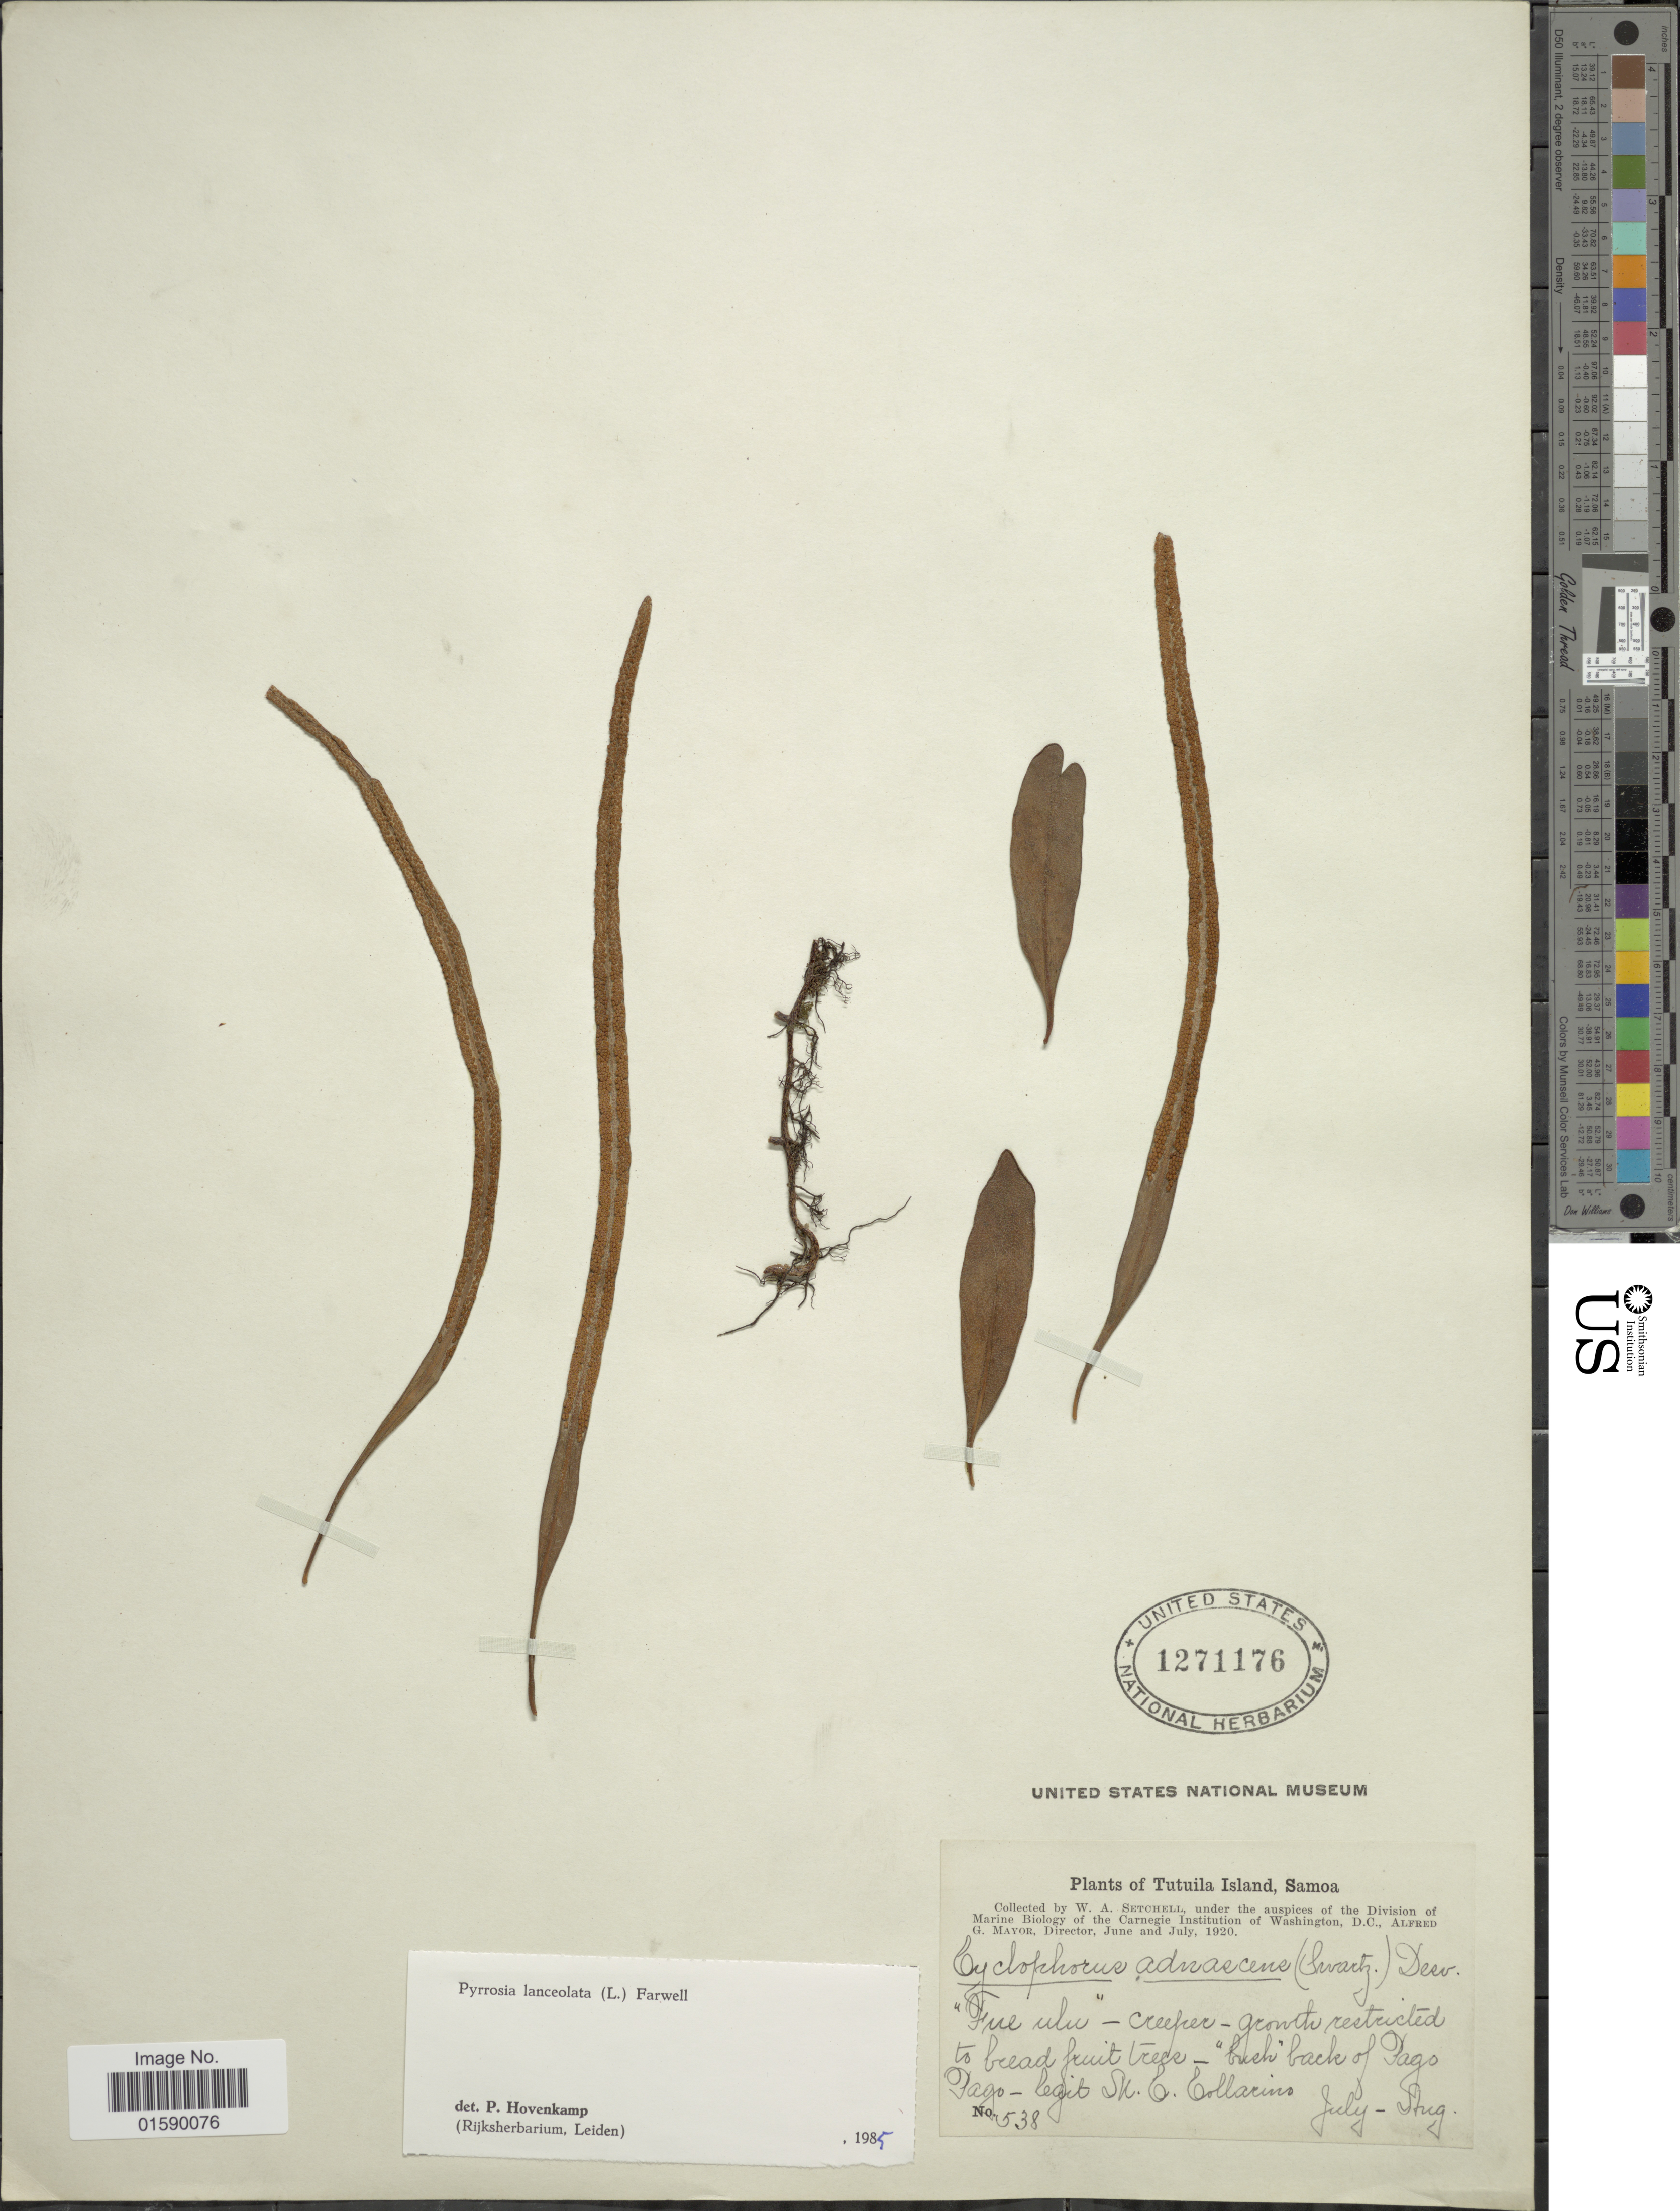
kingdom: Plantae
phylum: Tracheophyta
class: Polypodiopsida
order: Polypodiales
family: Polypodiaceae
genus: Pyrrosia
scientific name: Pyrrosia lanceolata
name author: (L.) Farw.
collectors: M.C. Collarino & W. Setchell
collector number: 538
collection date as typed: Transcribed d/m/y: /7/20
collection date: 1920-08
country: American Samoa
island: Tutuila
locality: Tutuila Island. Samoa. back of Pago Pago.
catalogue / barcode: US 1271176